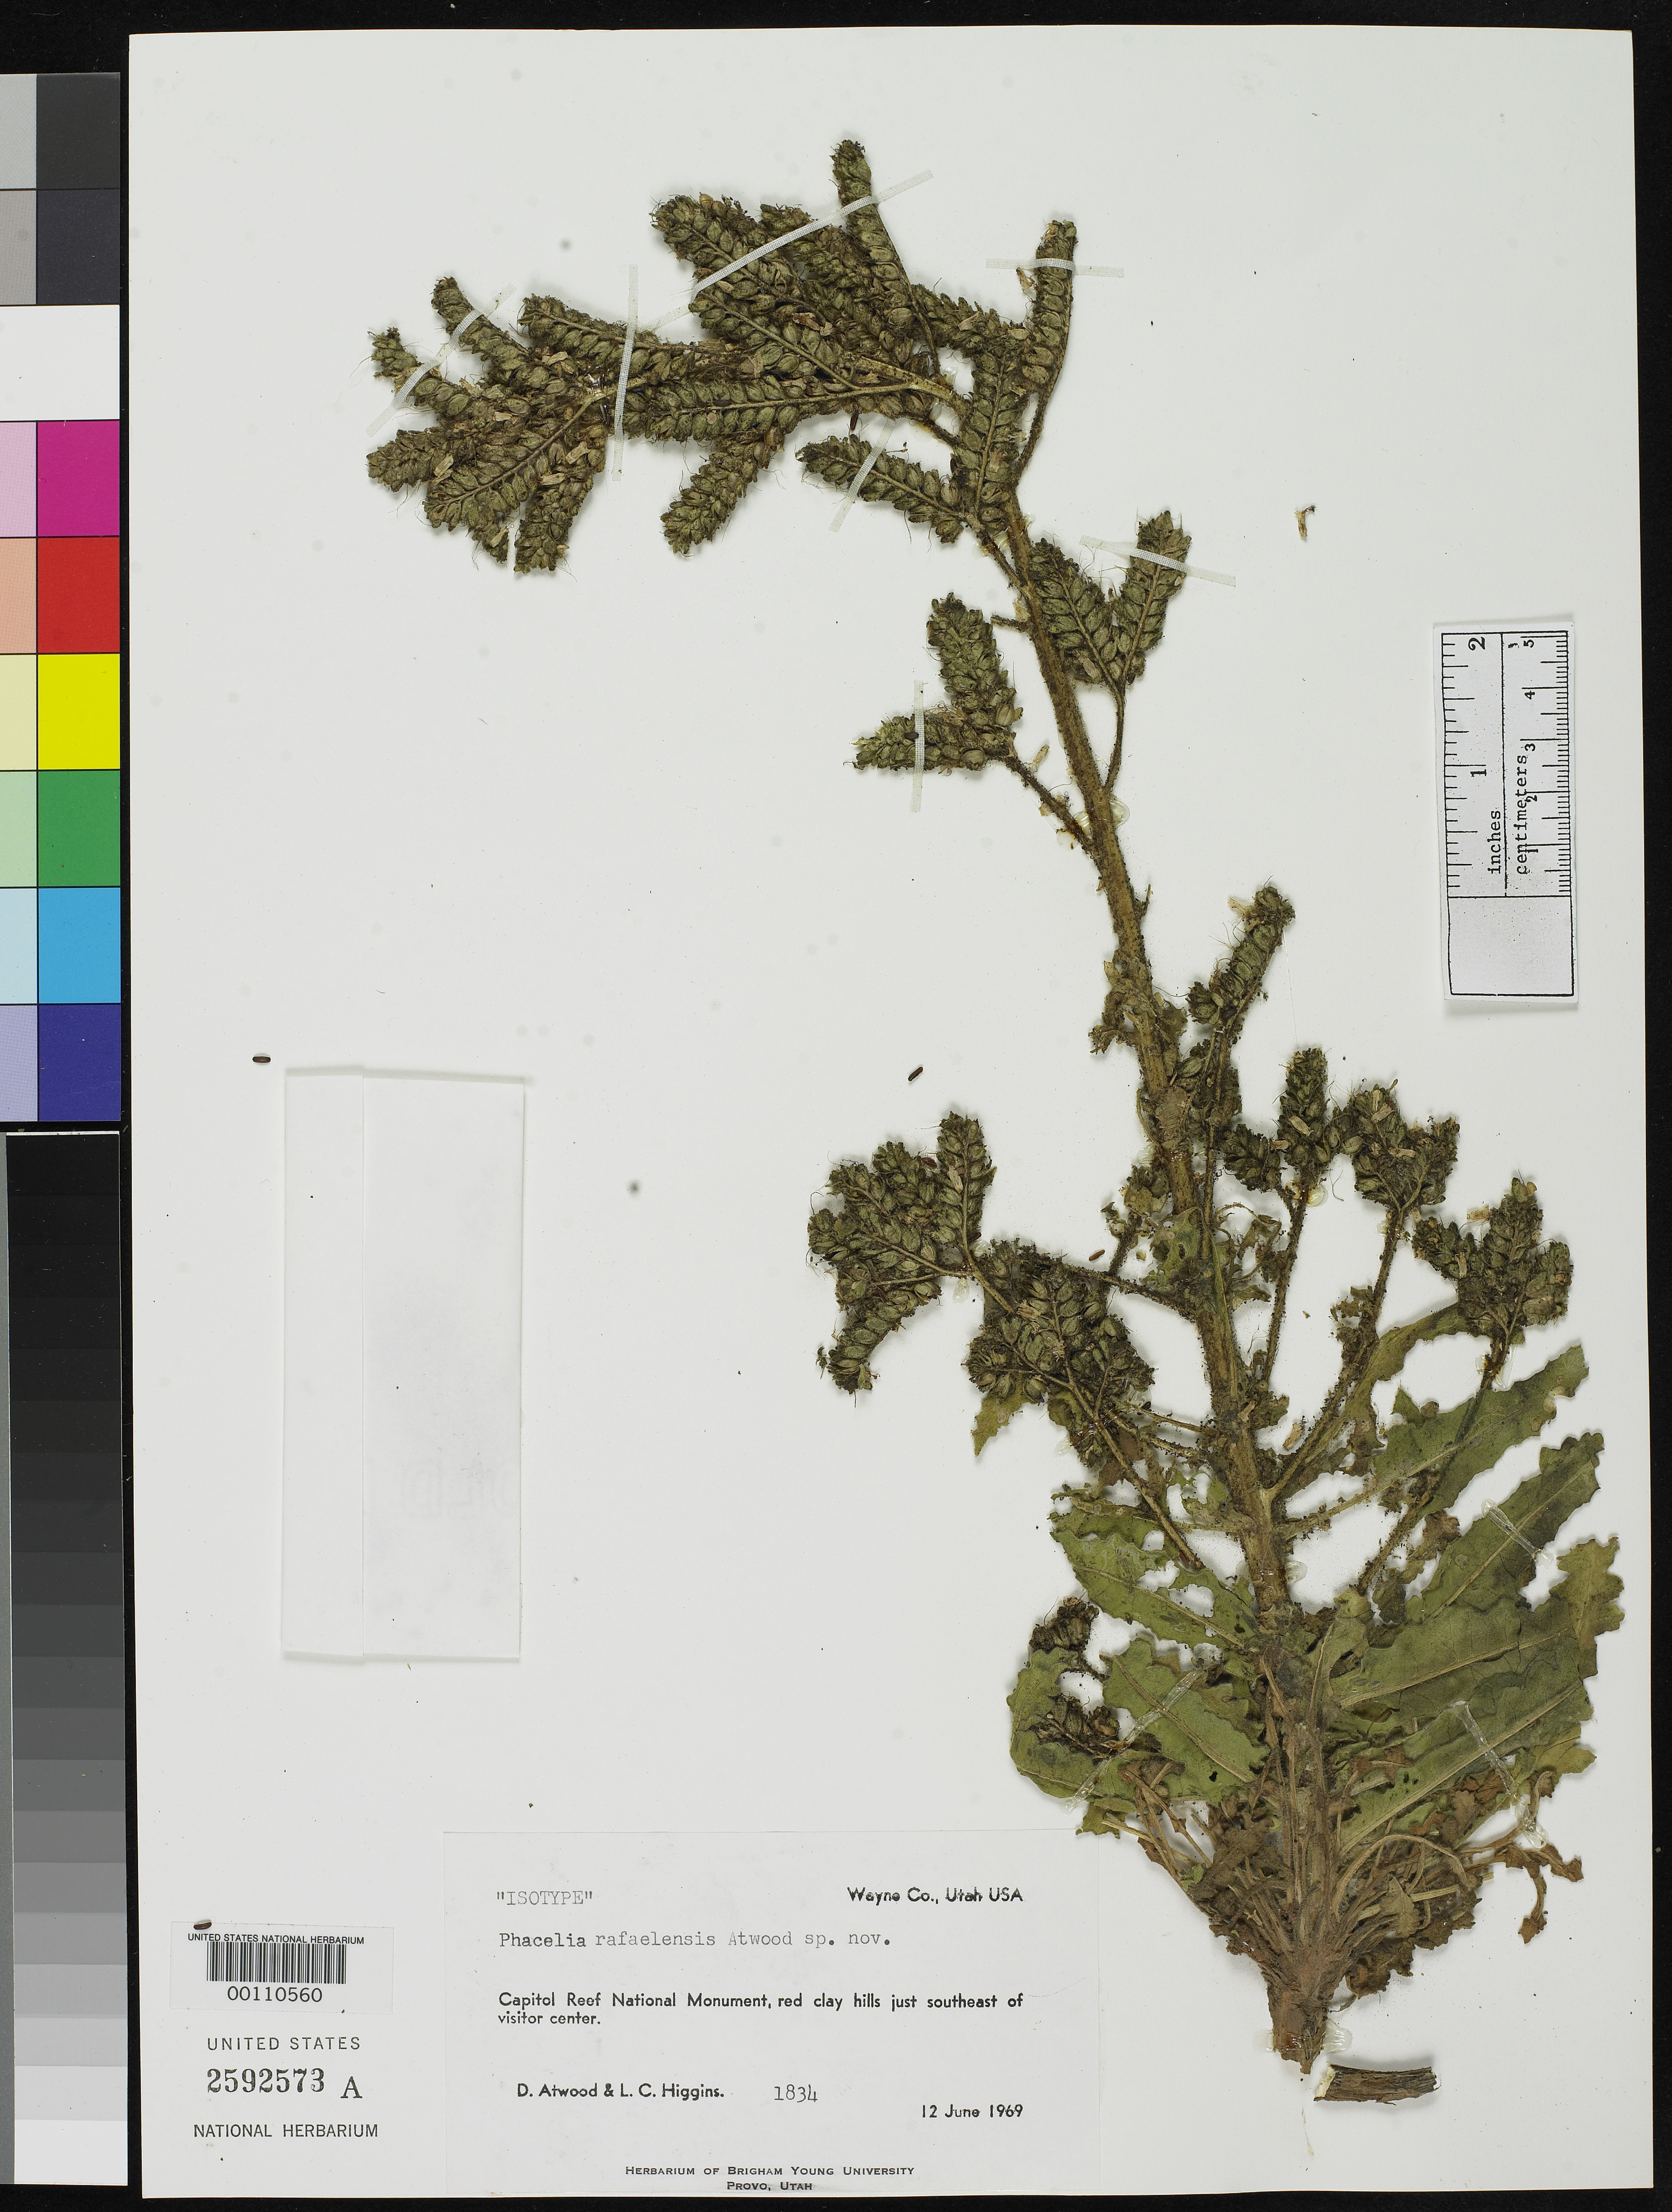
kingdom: Plantae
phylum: Tracheophyta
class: Magnoliopsida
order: Boraginales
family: Hydrophyllaceae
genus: Phacelia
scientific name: Phacelia rafaelensis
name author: Atwood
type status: Isotype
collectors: N. Atwood & L. Higgins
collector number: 1834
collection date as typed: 12 Jun 1969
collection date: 1969-06-12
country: United States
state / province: Utah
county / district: Wayne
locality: Capitol Reef National Monument.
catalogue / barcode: US 2592573A